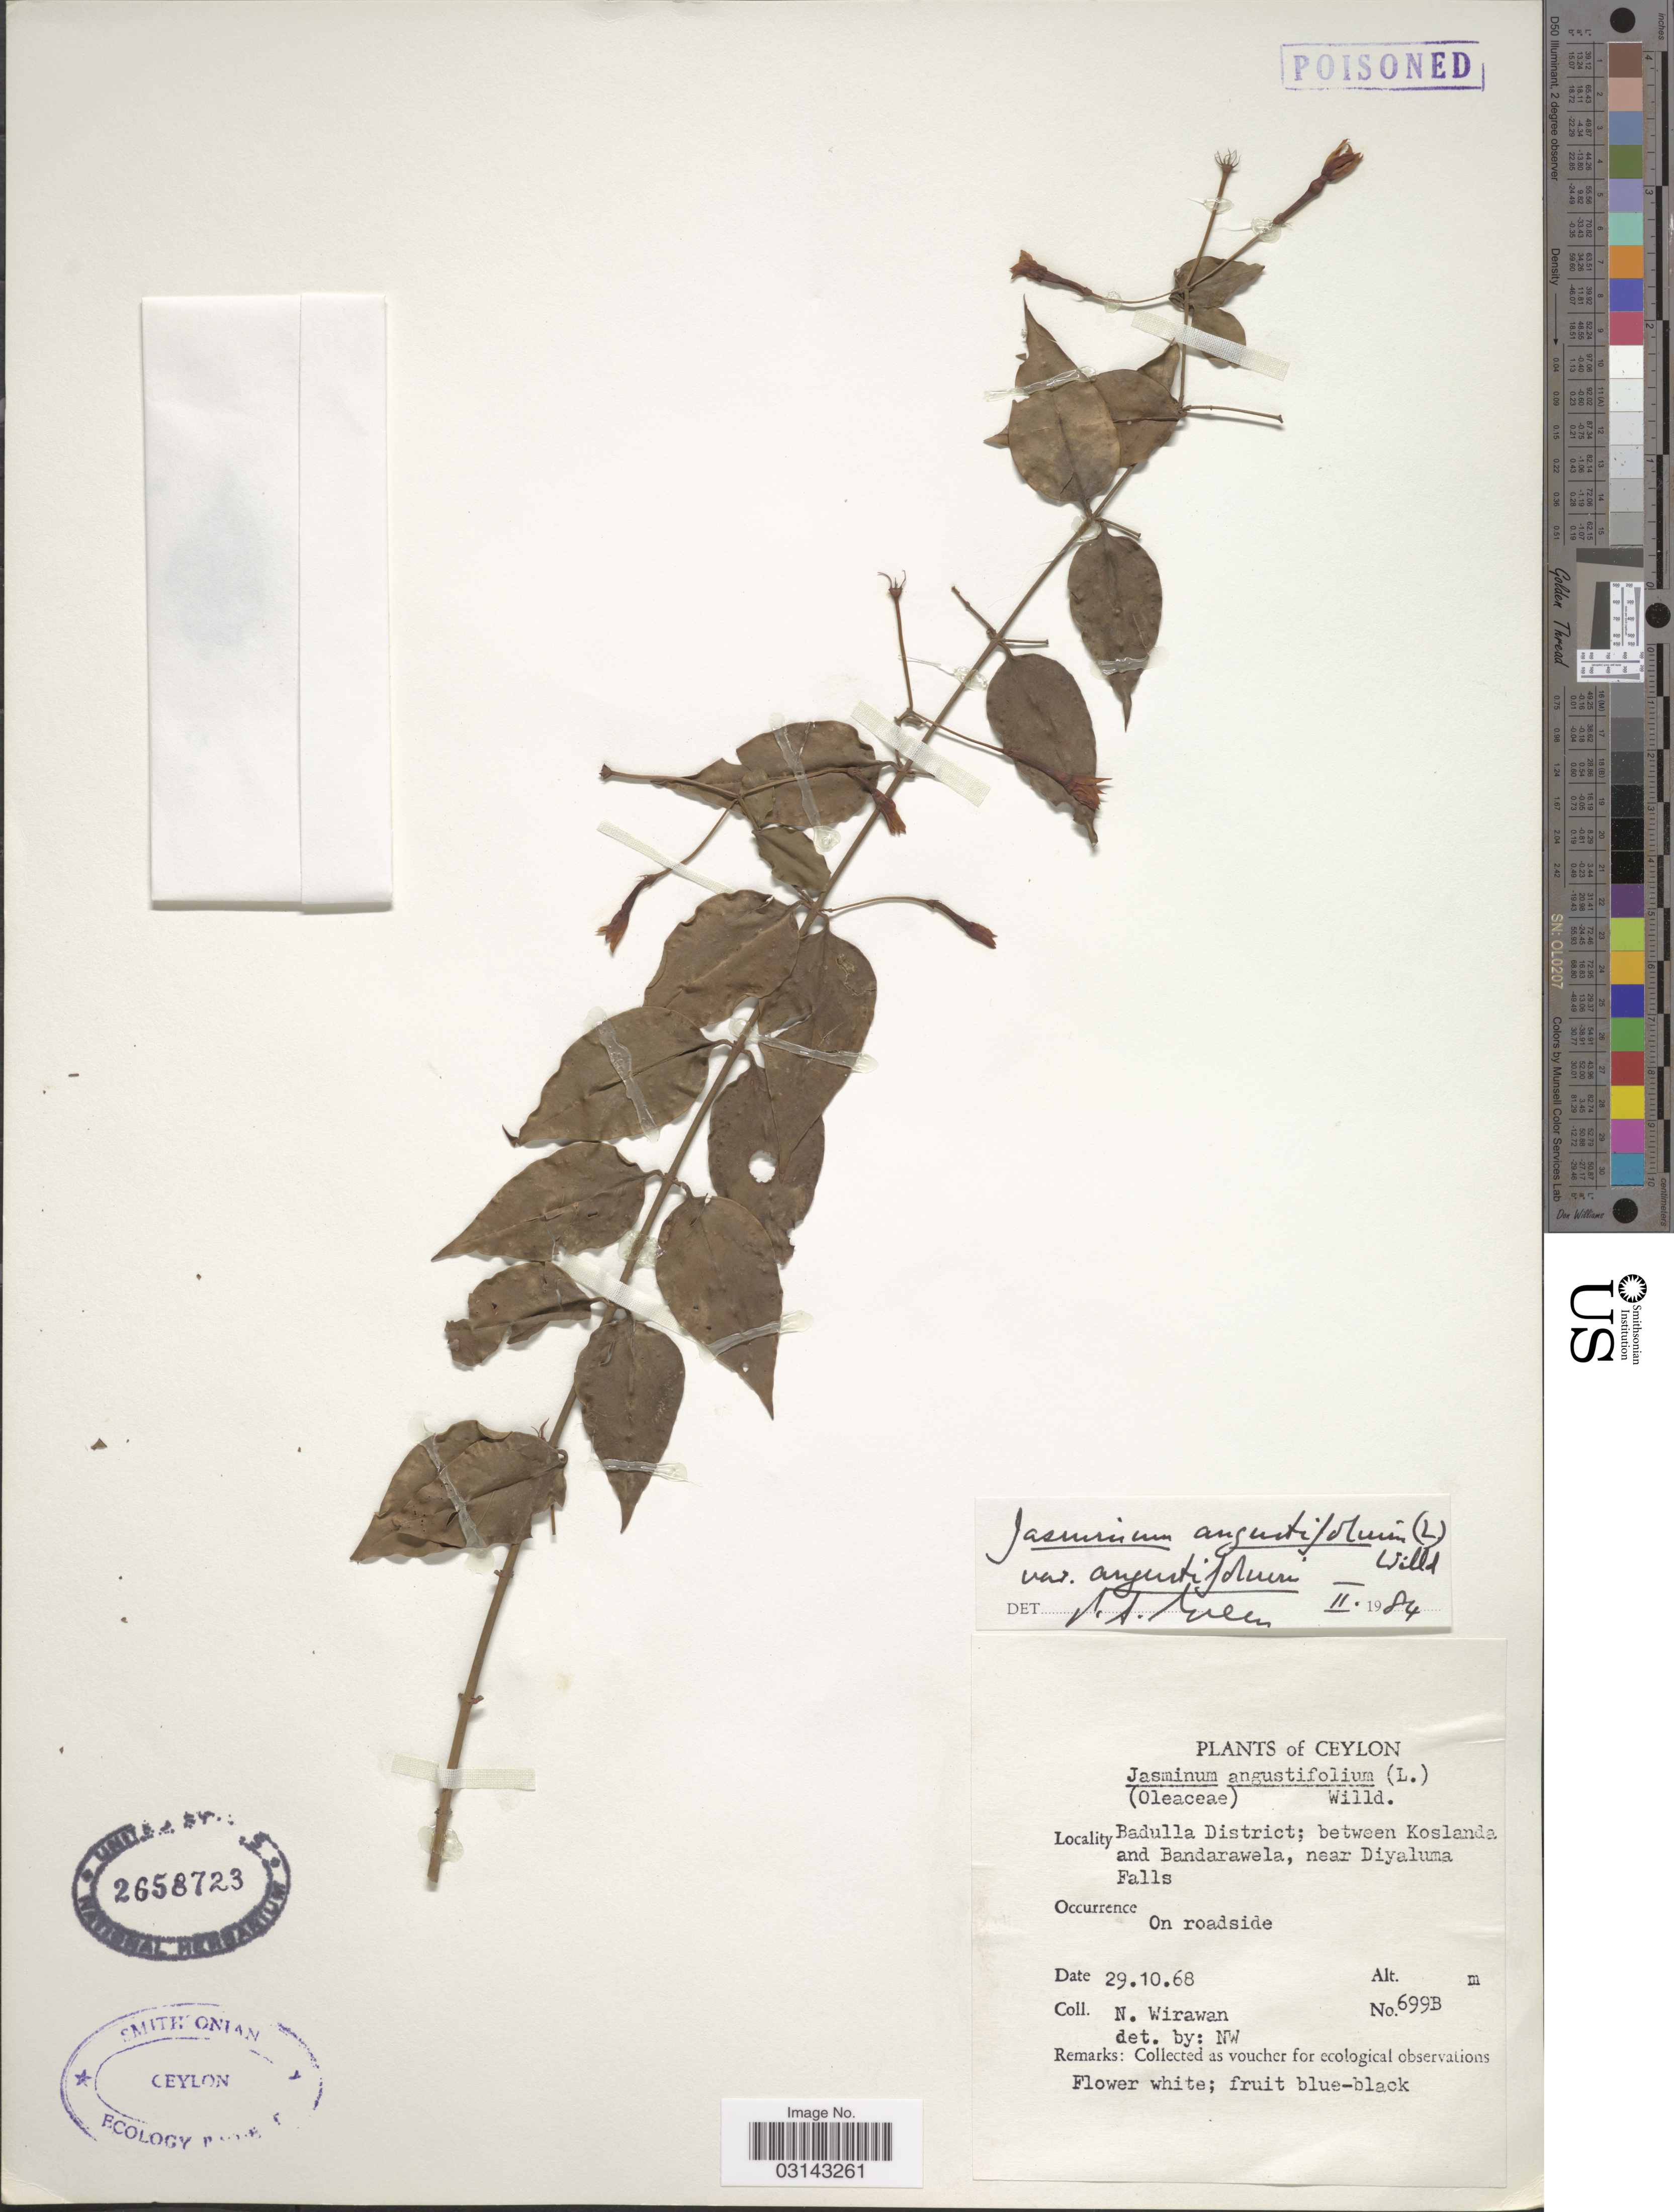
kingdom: Plantae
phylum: Tracheophyta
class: Magnoliopsida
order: Lamiales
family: Oleaceae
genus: Jasminum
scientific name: Jasminum angustifolium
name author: (L.) Willd.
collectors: N. Wirawan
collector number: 699B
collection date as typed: Transcribed d/m/y: 29/10/68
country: Sri Lanka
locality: Ceylon. Badulla District; between Koslanda and Badarawela, near Diyaluma Falls.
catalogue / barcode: US 2658723